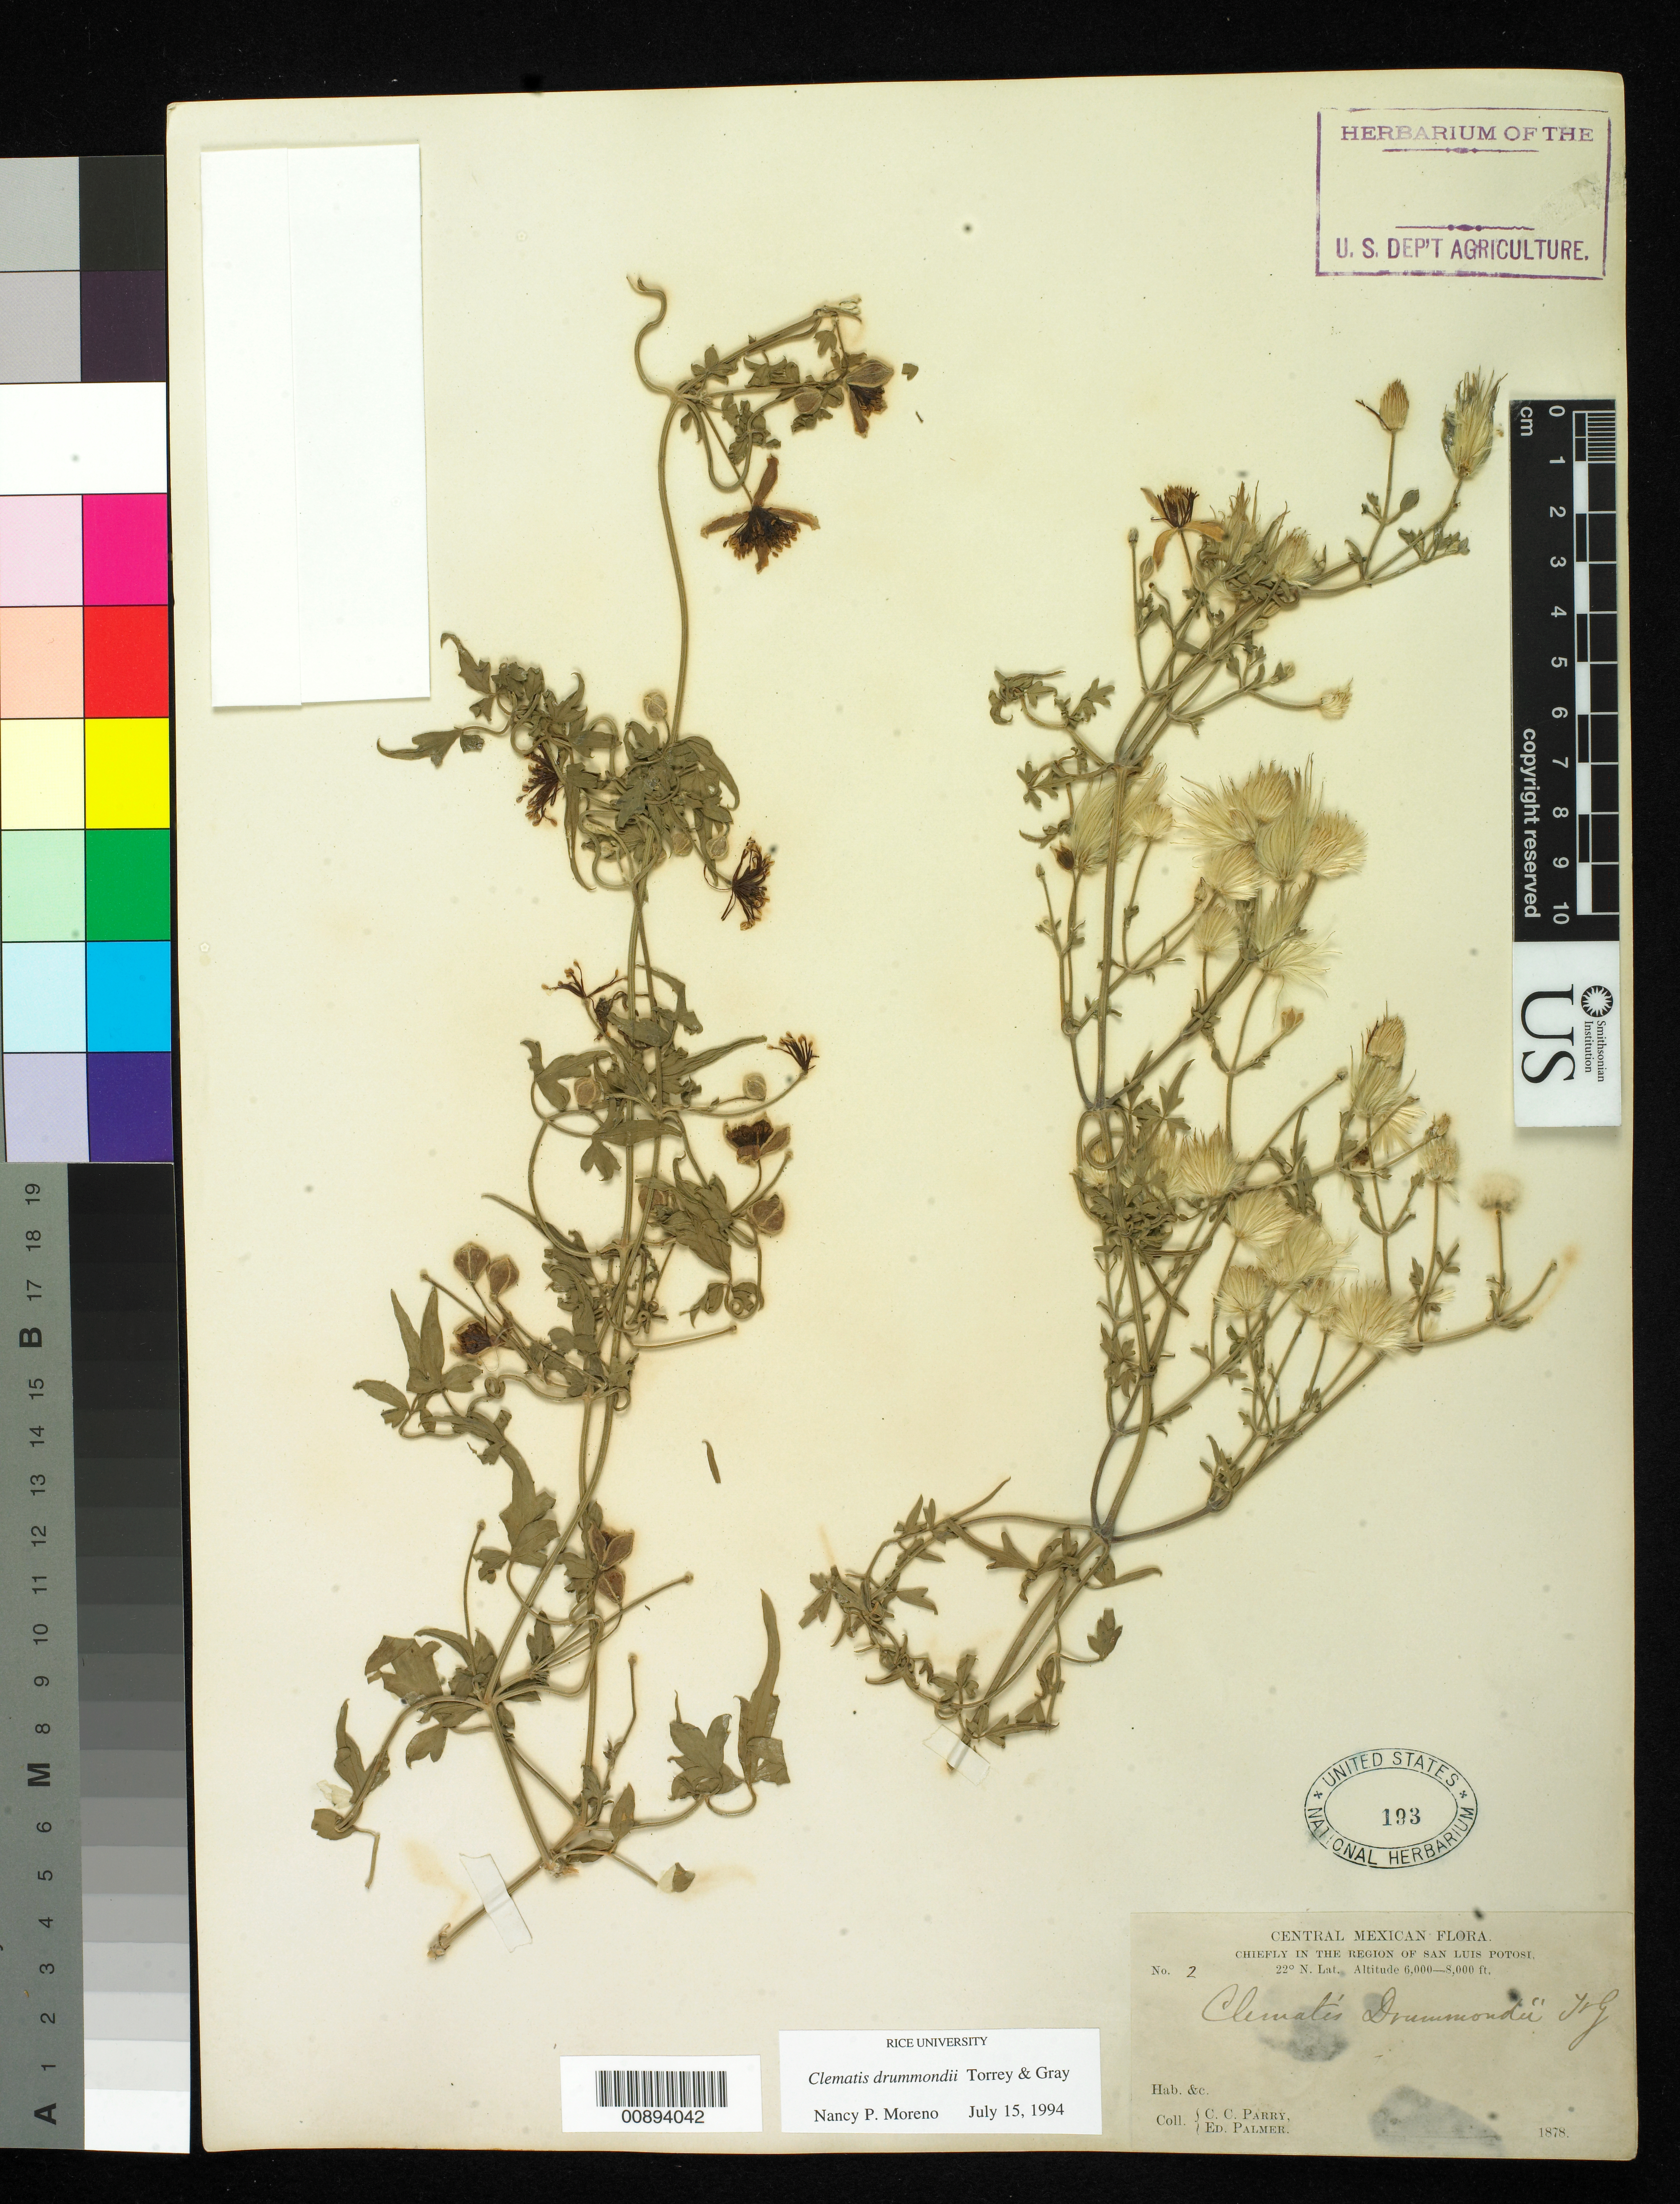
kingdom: Plantae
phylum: Tracheophyta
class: Magnoliopsida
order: Ranunculales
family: Ranunculaceae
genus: Clematis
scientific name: Clematis drummondii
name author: Torr. & A. Gray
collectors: C. C. Parry & E. Palmer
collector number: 2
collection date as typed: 1878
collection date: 1878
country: Mexico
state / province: San Luis Potosí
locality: Chiefly in the region of San Luis Potosí.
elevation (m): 1829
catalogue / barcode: US 193